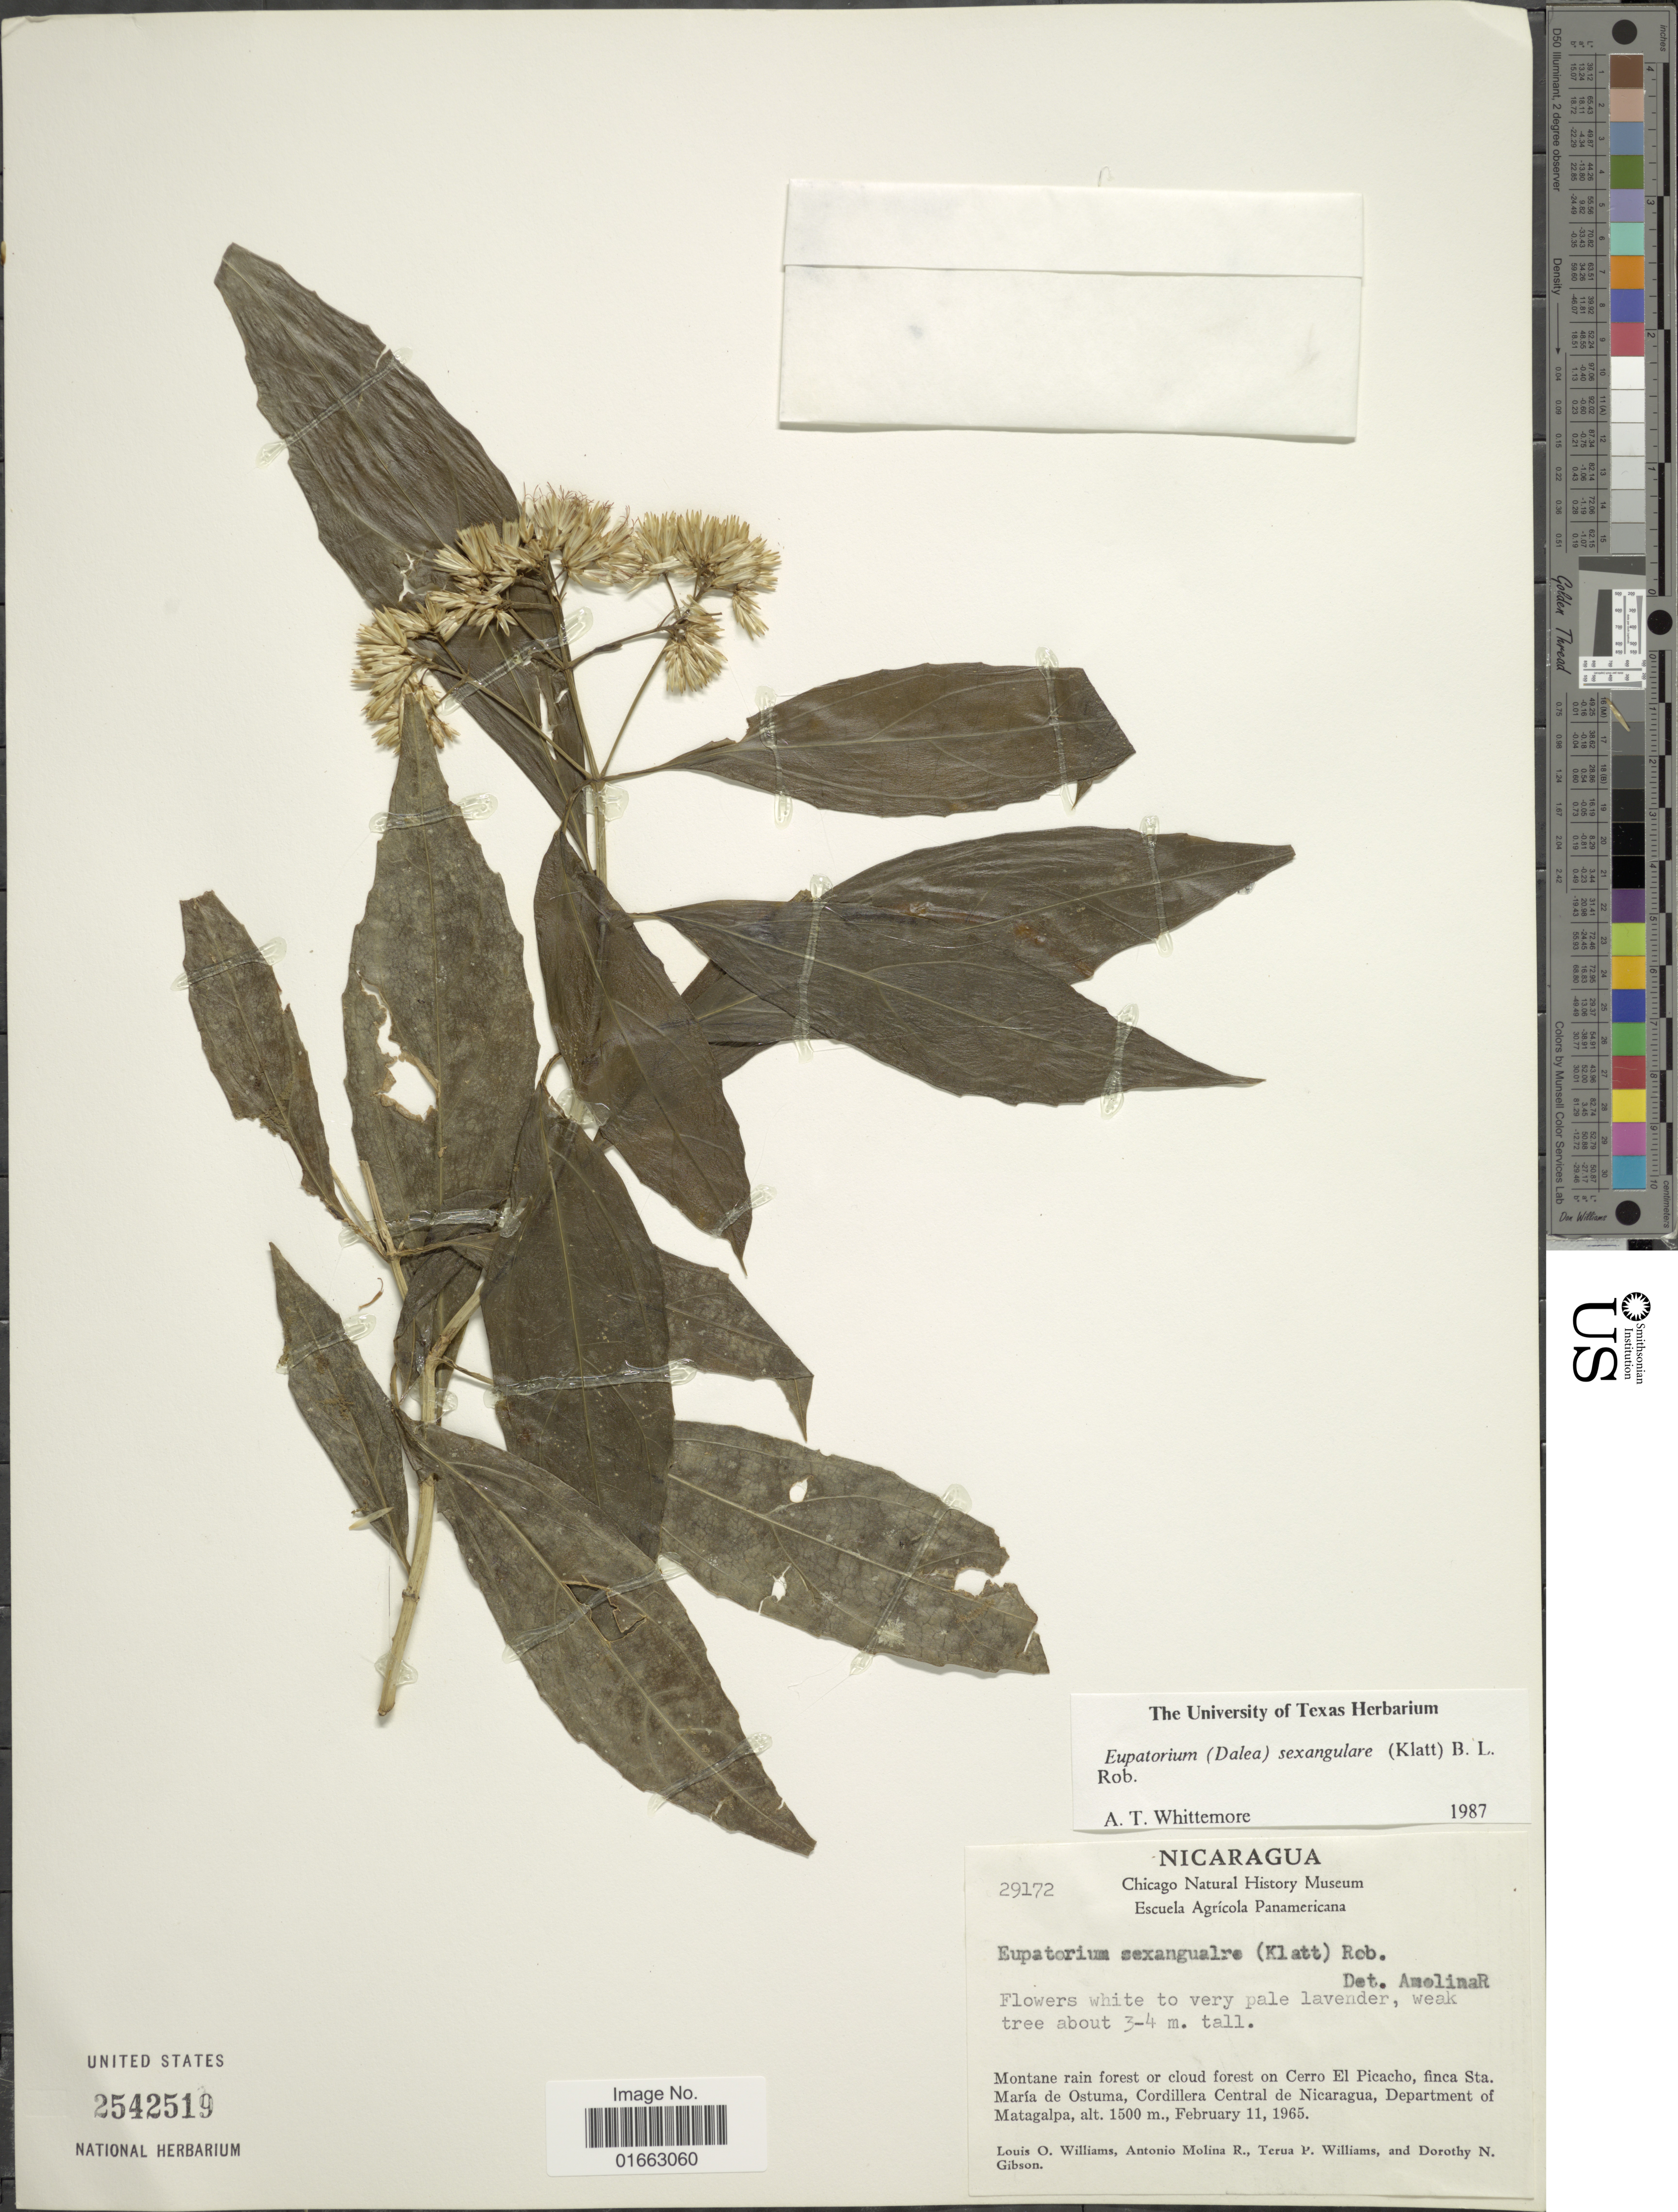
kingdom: Plantae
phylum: Tracheophyta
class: Magnoliopsida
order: Asterales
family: Asteraceae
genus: Critonia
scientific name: Critonia sexangularis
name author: (Klatt) R.M. King & H. Rob.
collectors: L. O. Williams, A. Molina R., T. P. Williams & D. N. Gibson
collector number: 29172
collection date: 1965-02-11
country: Nicaragua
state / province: Matagalpa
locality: Montane rain forest or cloud forest on Cerro El Picacho, finca Sta. Marái de Ostuma, Cordillera Central de Nicaragua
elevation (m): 1500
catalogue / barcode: US 2542519